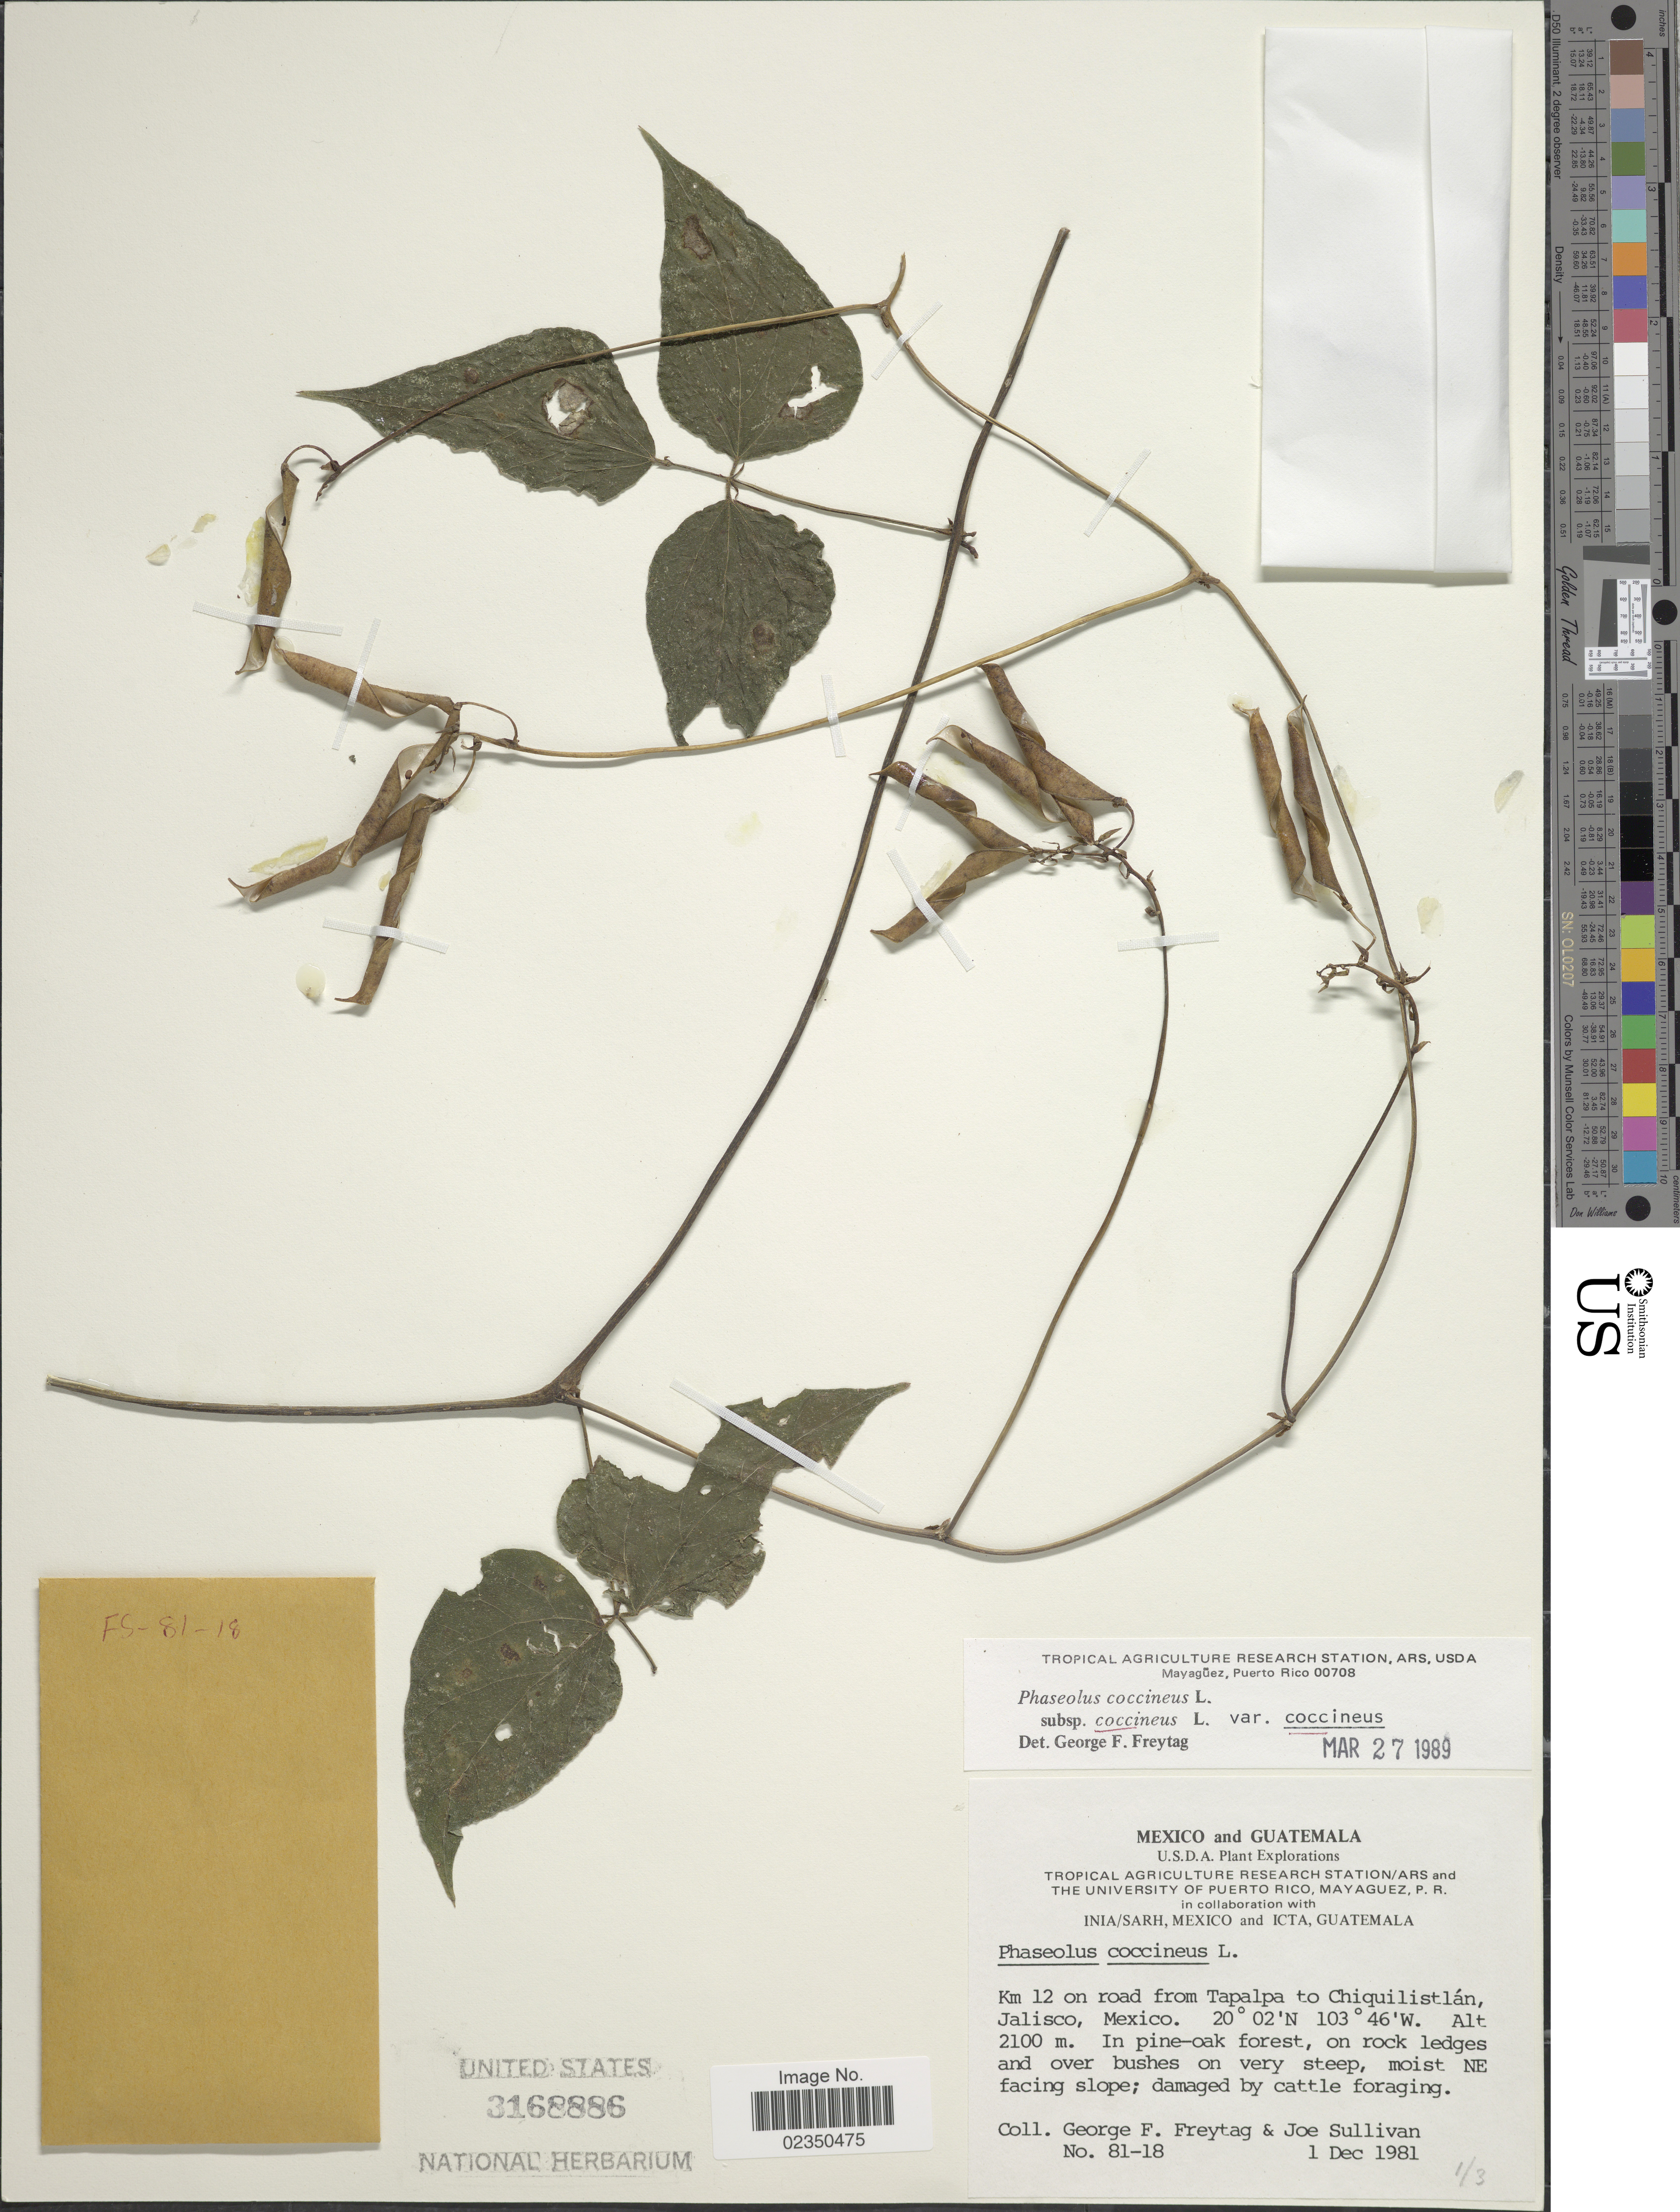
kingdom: Plantae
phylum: Tracheophyta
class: Magnoliopsida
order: Fabales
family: Fabaceae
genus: Phaseolus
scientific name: Phaseolus coccineus var. coccineus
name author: L.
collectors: G. F. Freytag & J. Sullivan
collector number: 81-18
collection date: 1981-12-01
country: Mexico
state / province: Jalisco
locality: Km 12 on road from Tapalpa to Chiquilistlan, on rock ledges, on very steep, moist NE facing slope.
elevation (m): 2100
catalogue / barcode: US 3168886